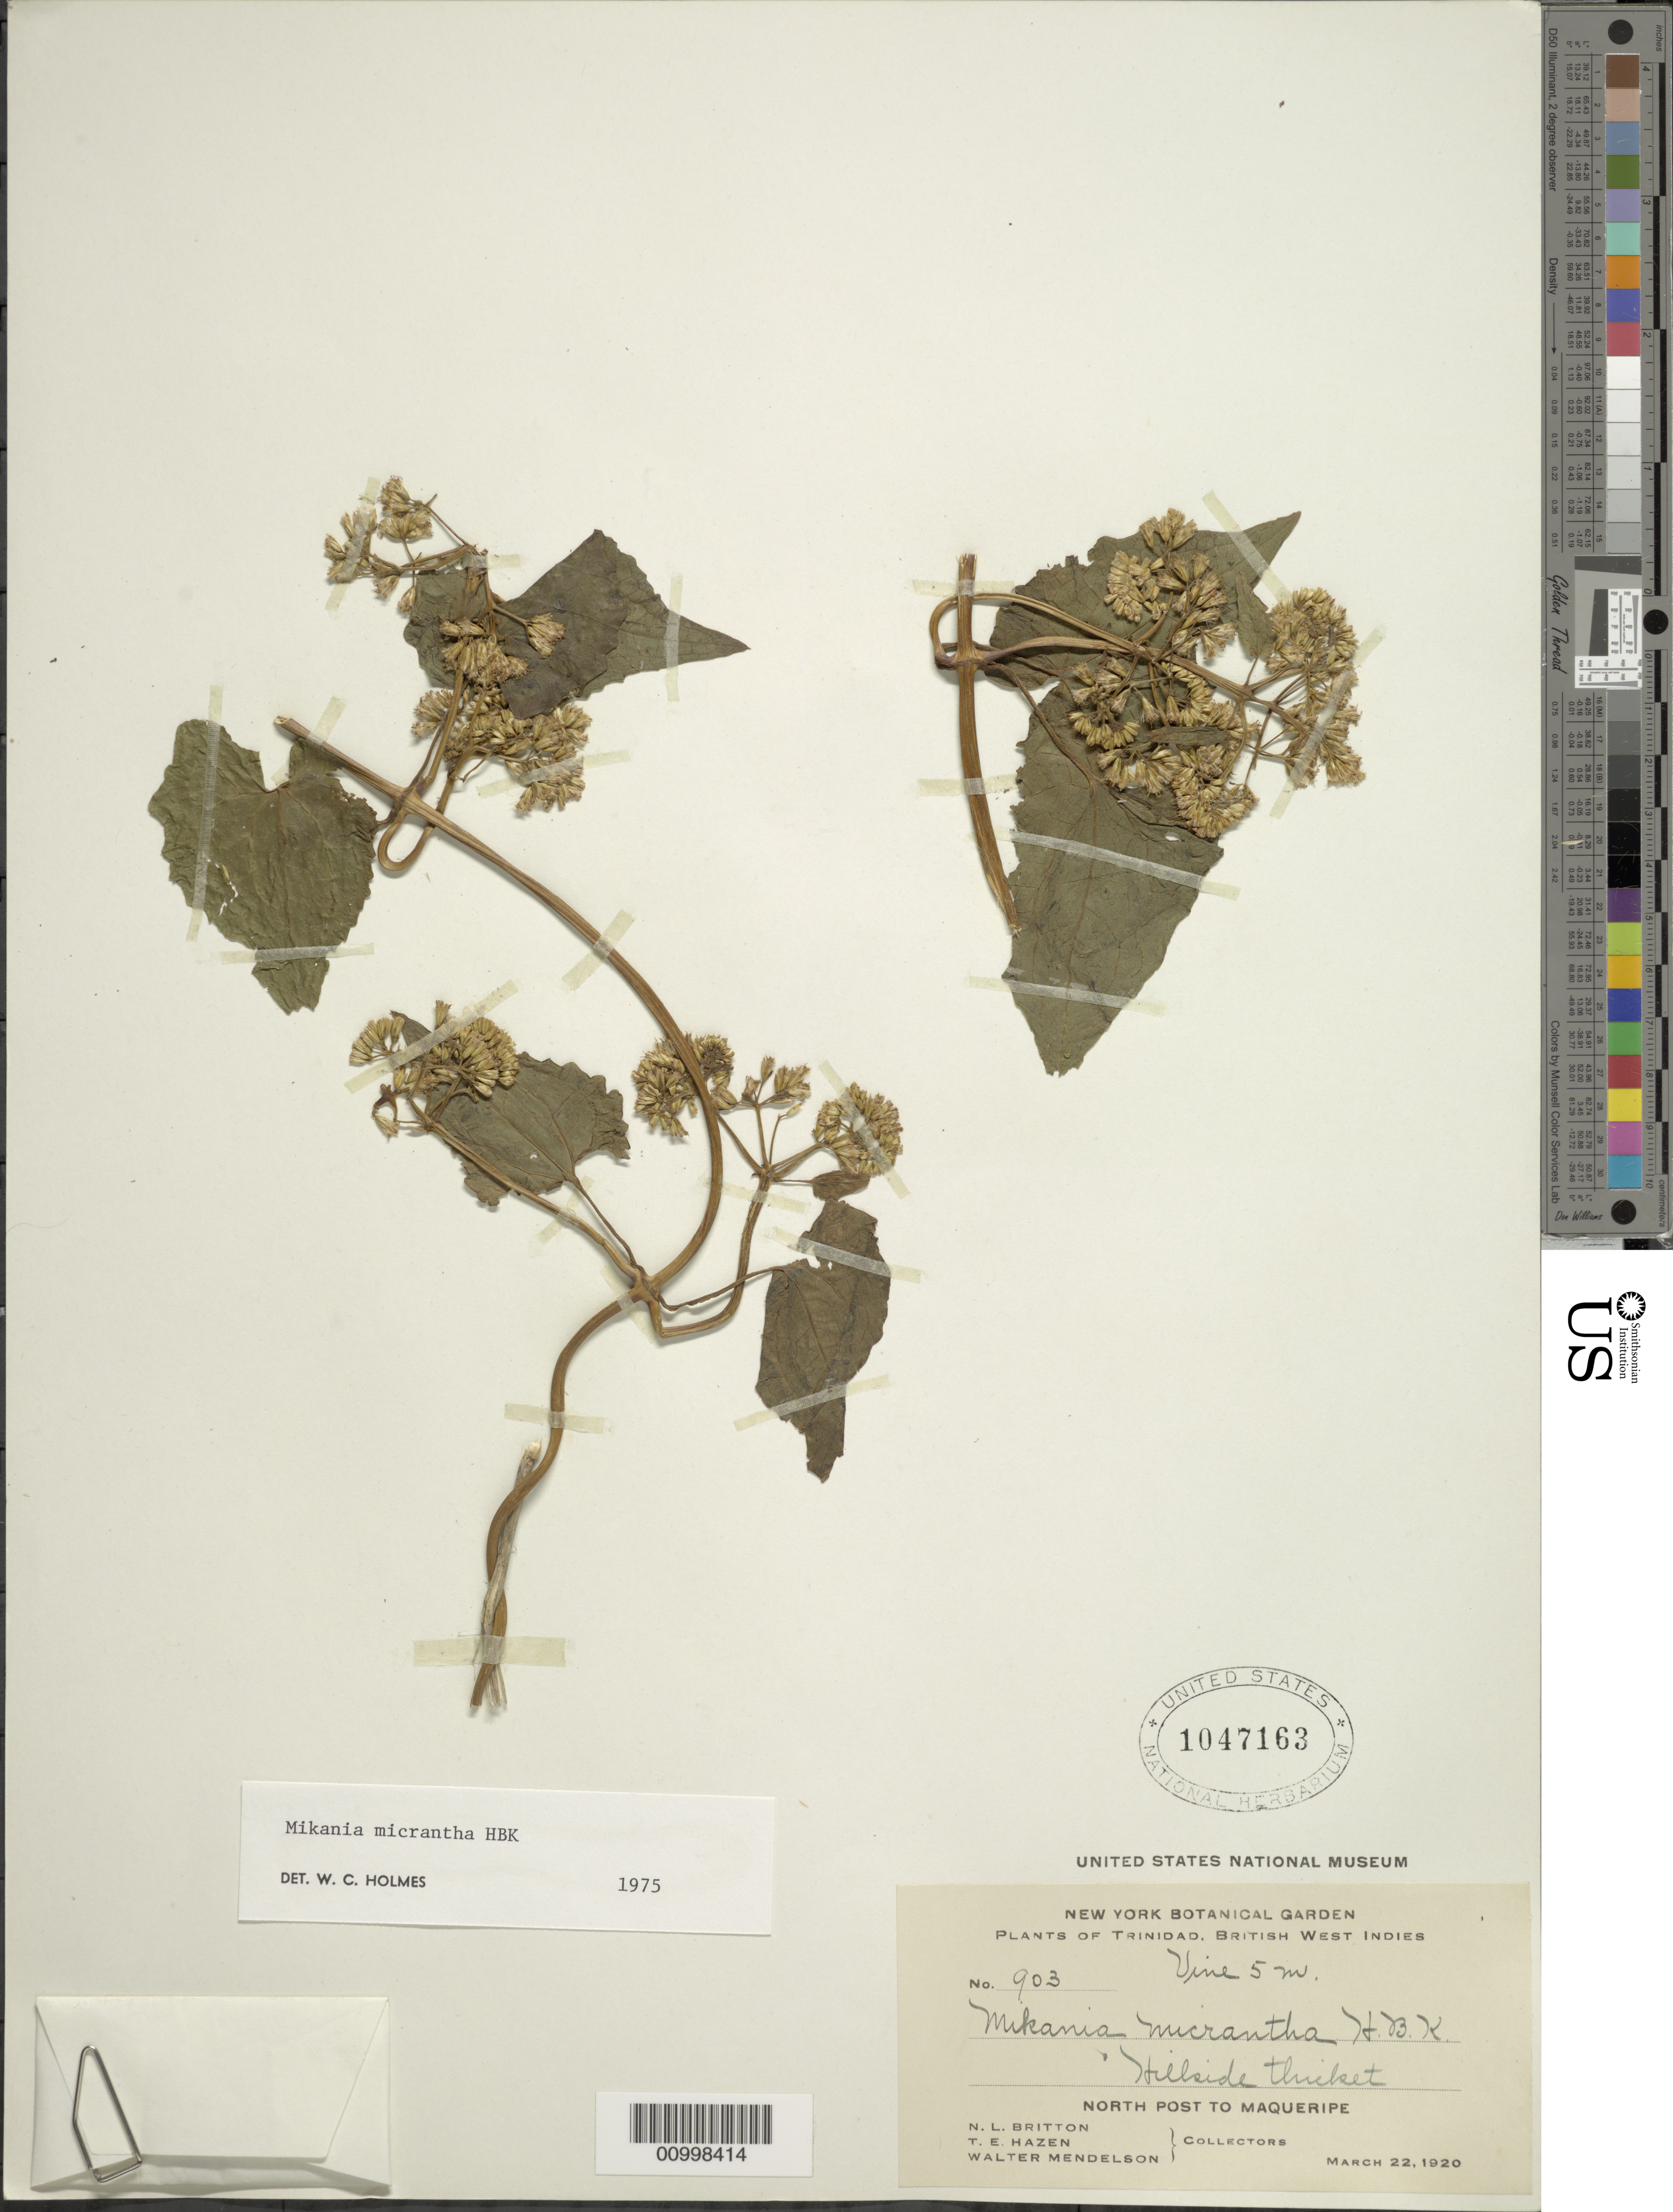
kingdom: Plantae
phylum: Tracheophyta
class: Magnoliopsida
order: Asterales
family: Asteraceae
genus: Mikania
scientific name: Mikania micrantha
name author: Kunth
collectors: N. Britton, T. E. Hazen & W. Mendelson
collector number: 903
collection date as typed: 22 Mar 1920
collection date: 1920-03-22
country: Trinidad and Tobago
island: Trinidad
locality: North Post to Maqueripe. Hillside thicket.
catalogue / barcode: US 1047163